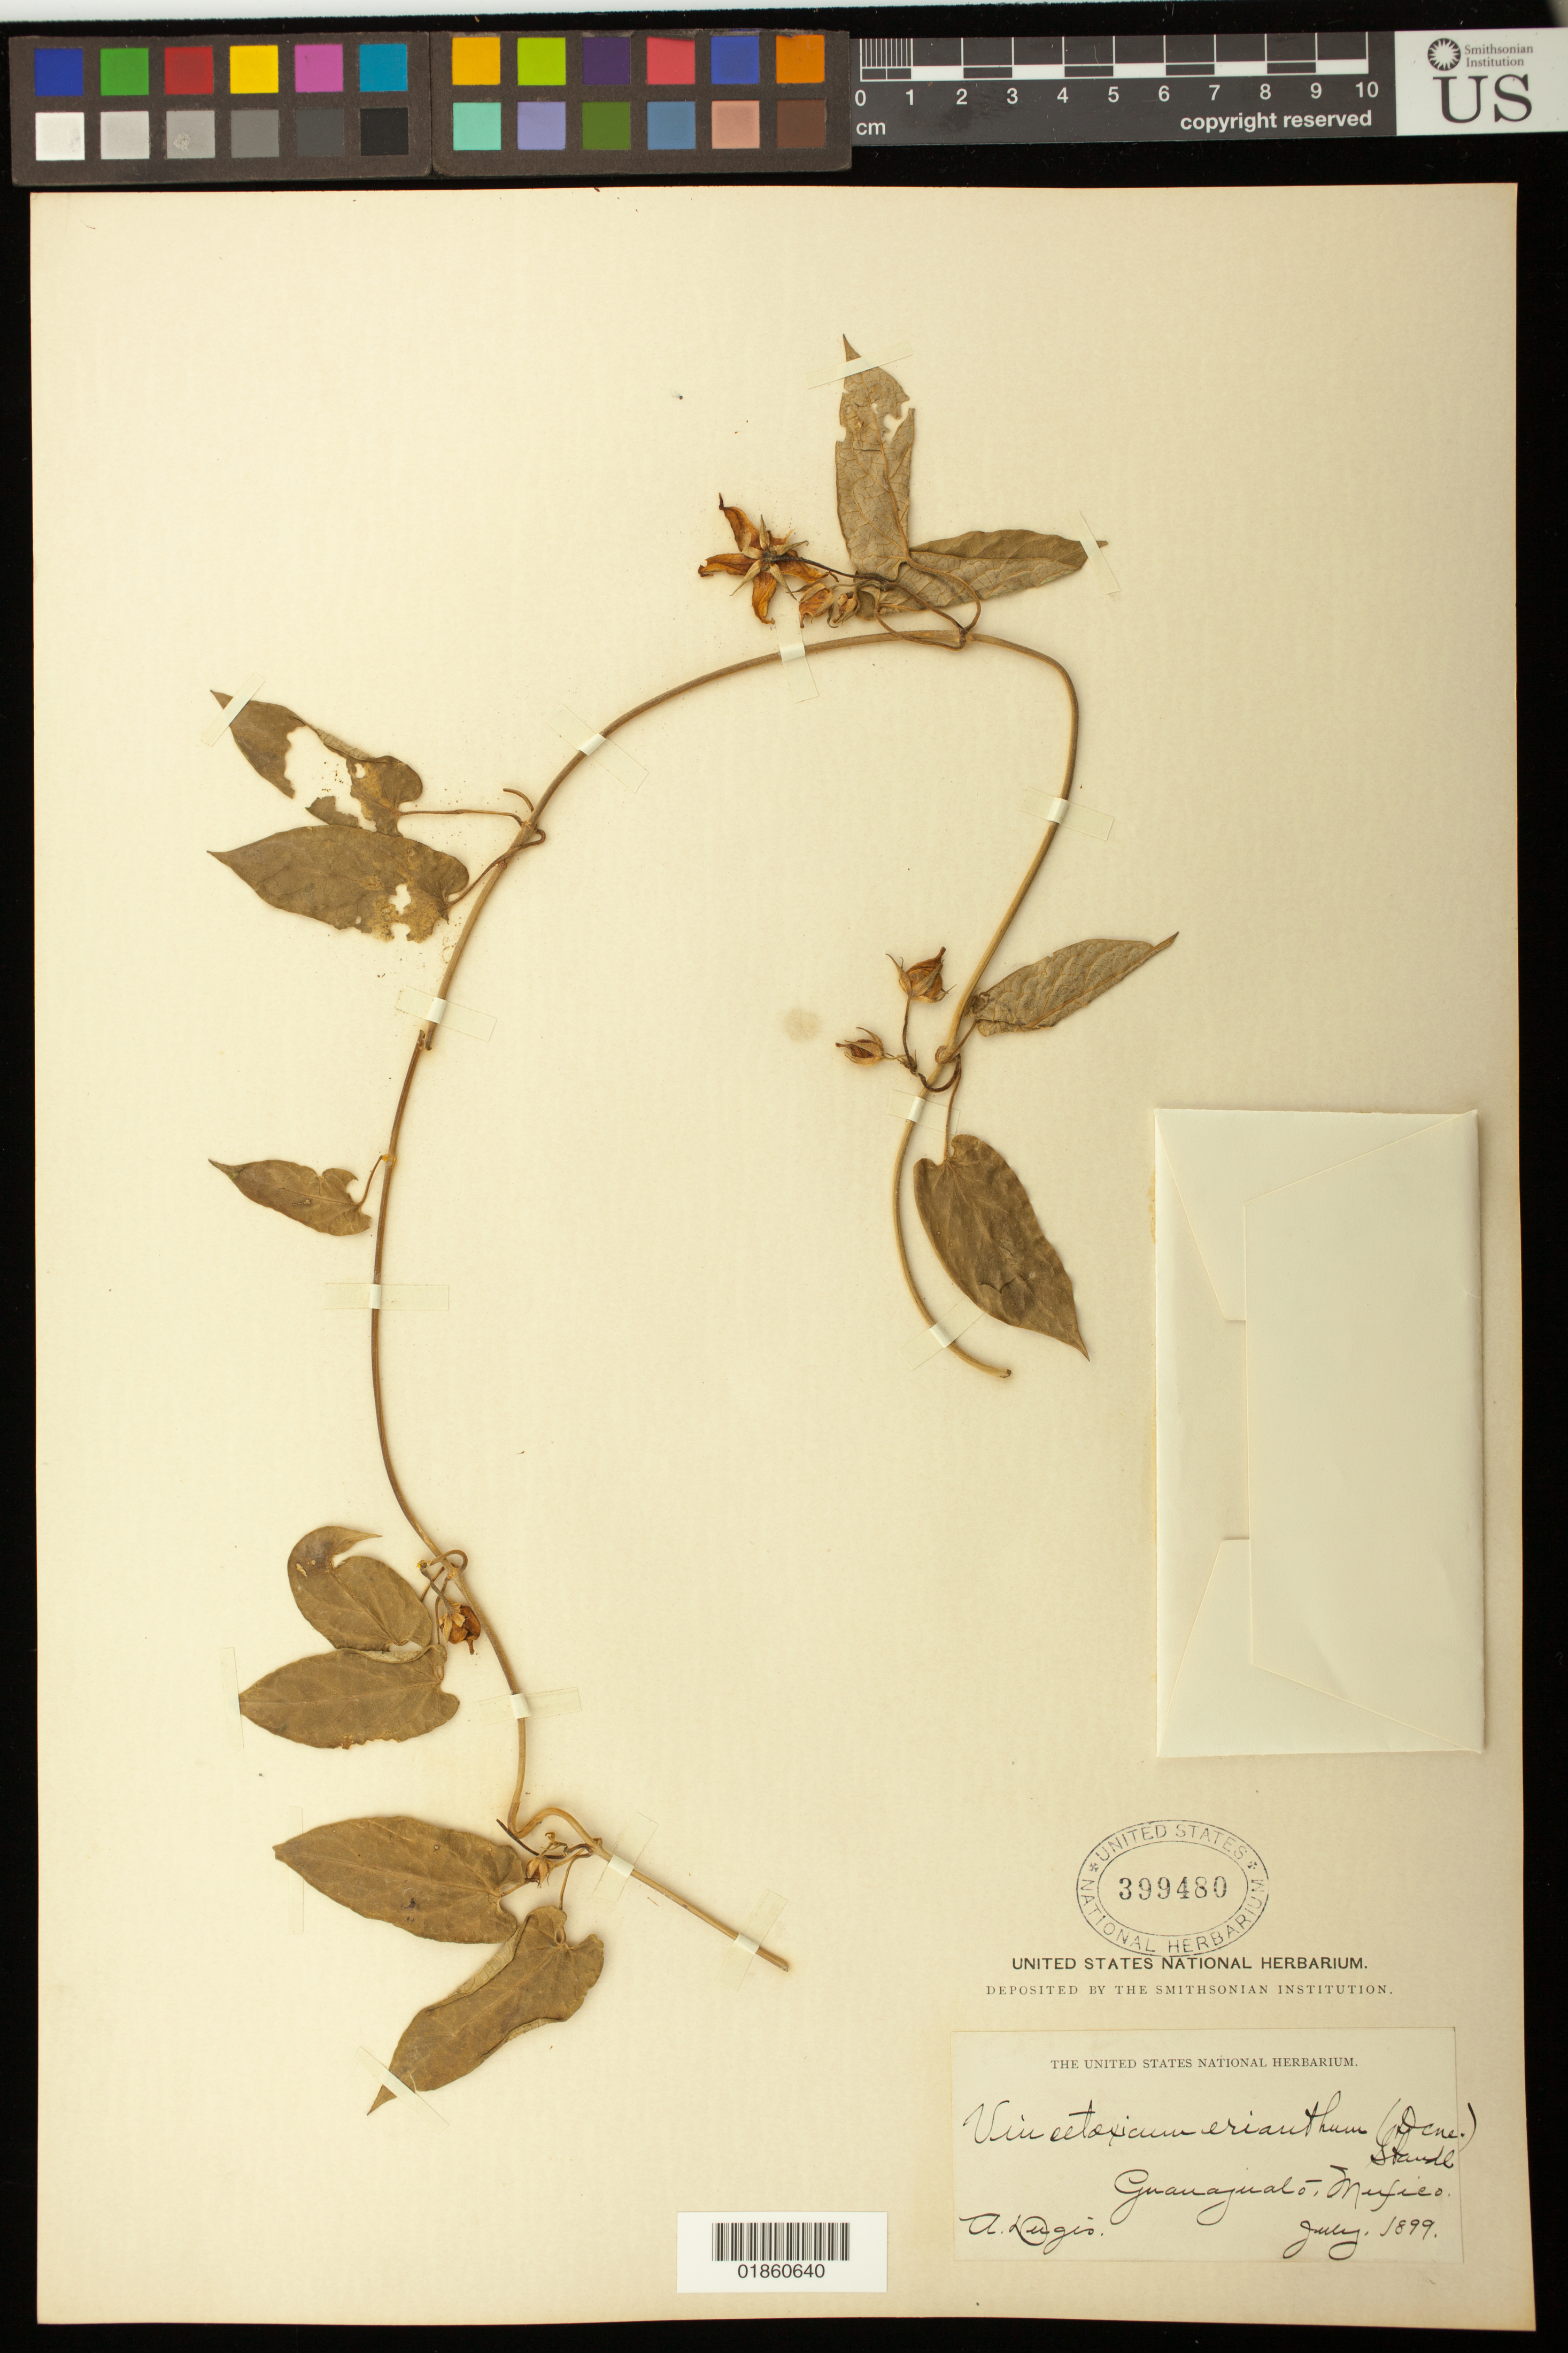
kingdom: Plantae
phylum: Tracheophyta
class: Magnoliopsida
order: Gentianales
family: Apocynaceae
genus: Gonolobus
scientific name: Gonolobus erianthus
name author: Decne.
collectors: A. Dugis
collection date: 1899-07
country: Mexico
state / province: Guanajuato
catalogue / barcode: US 399480